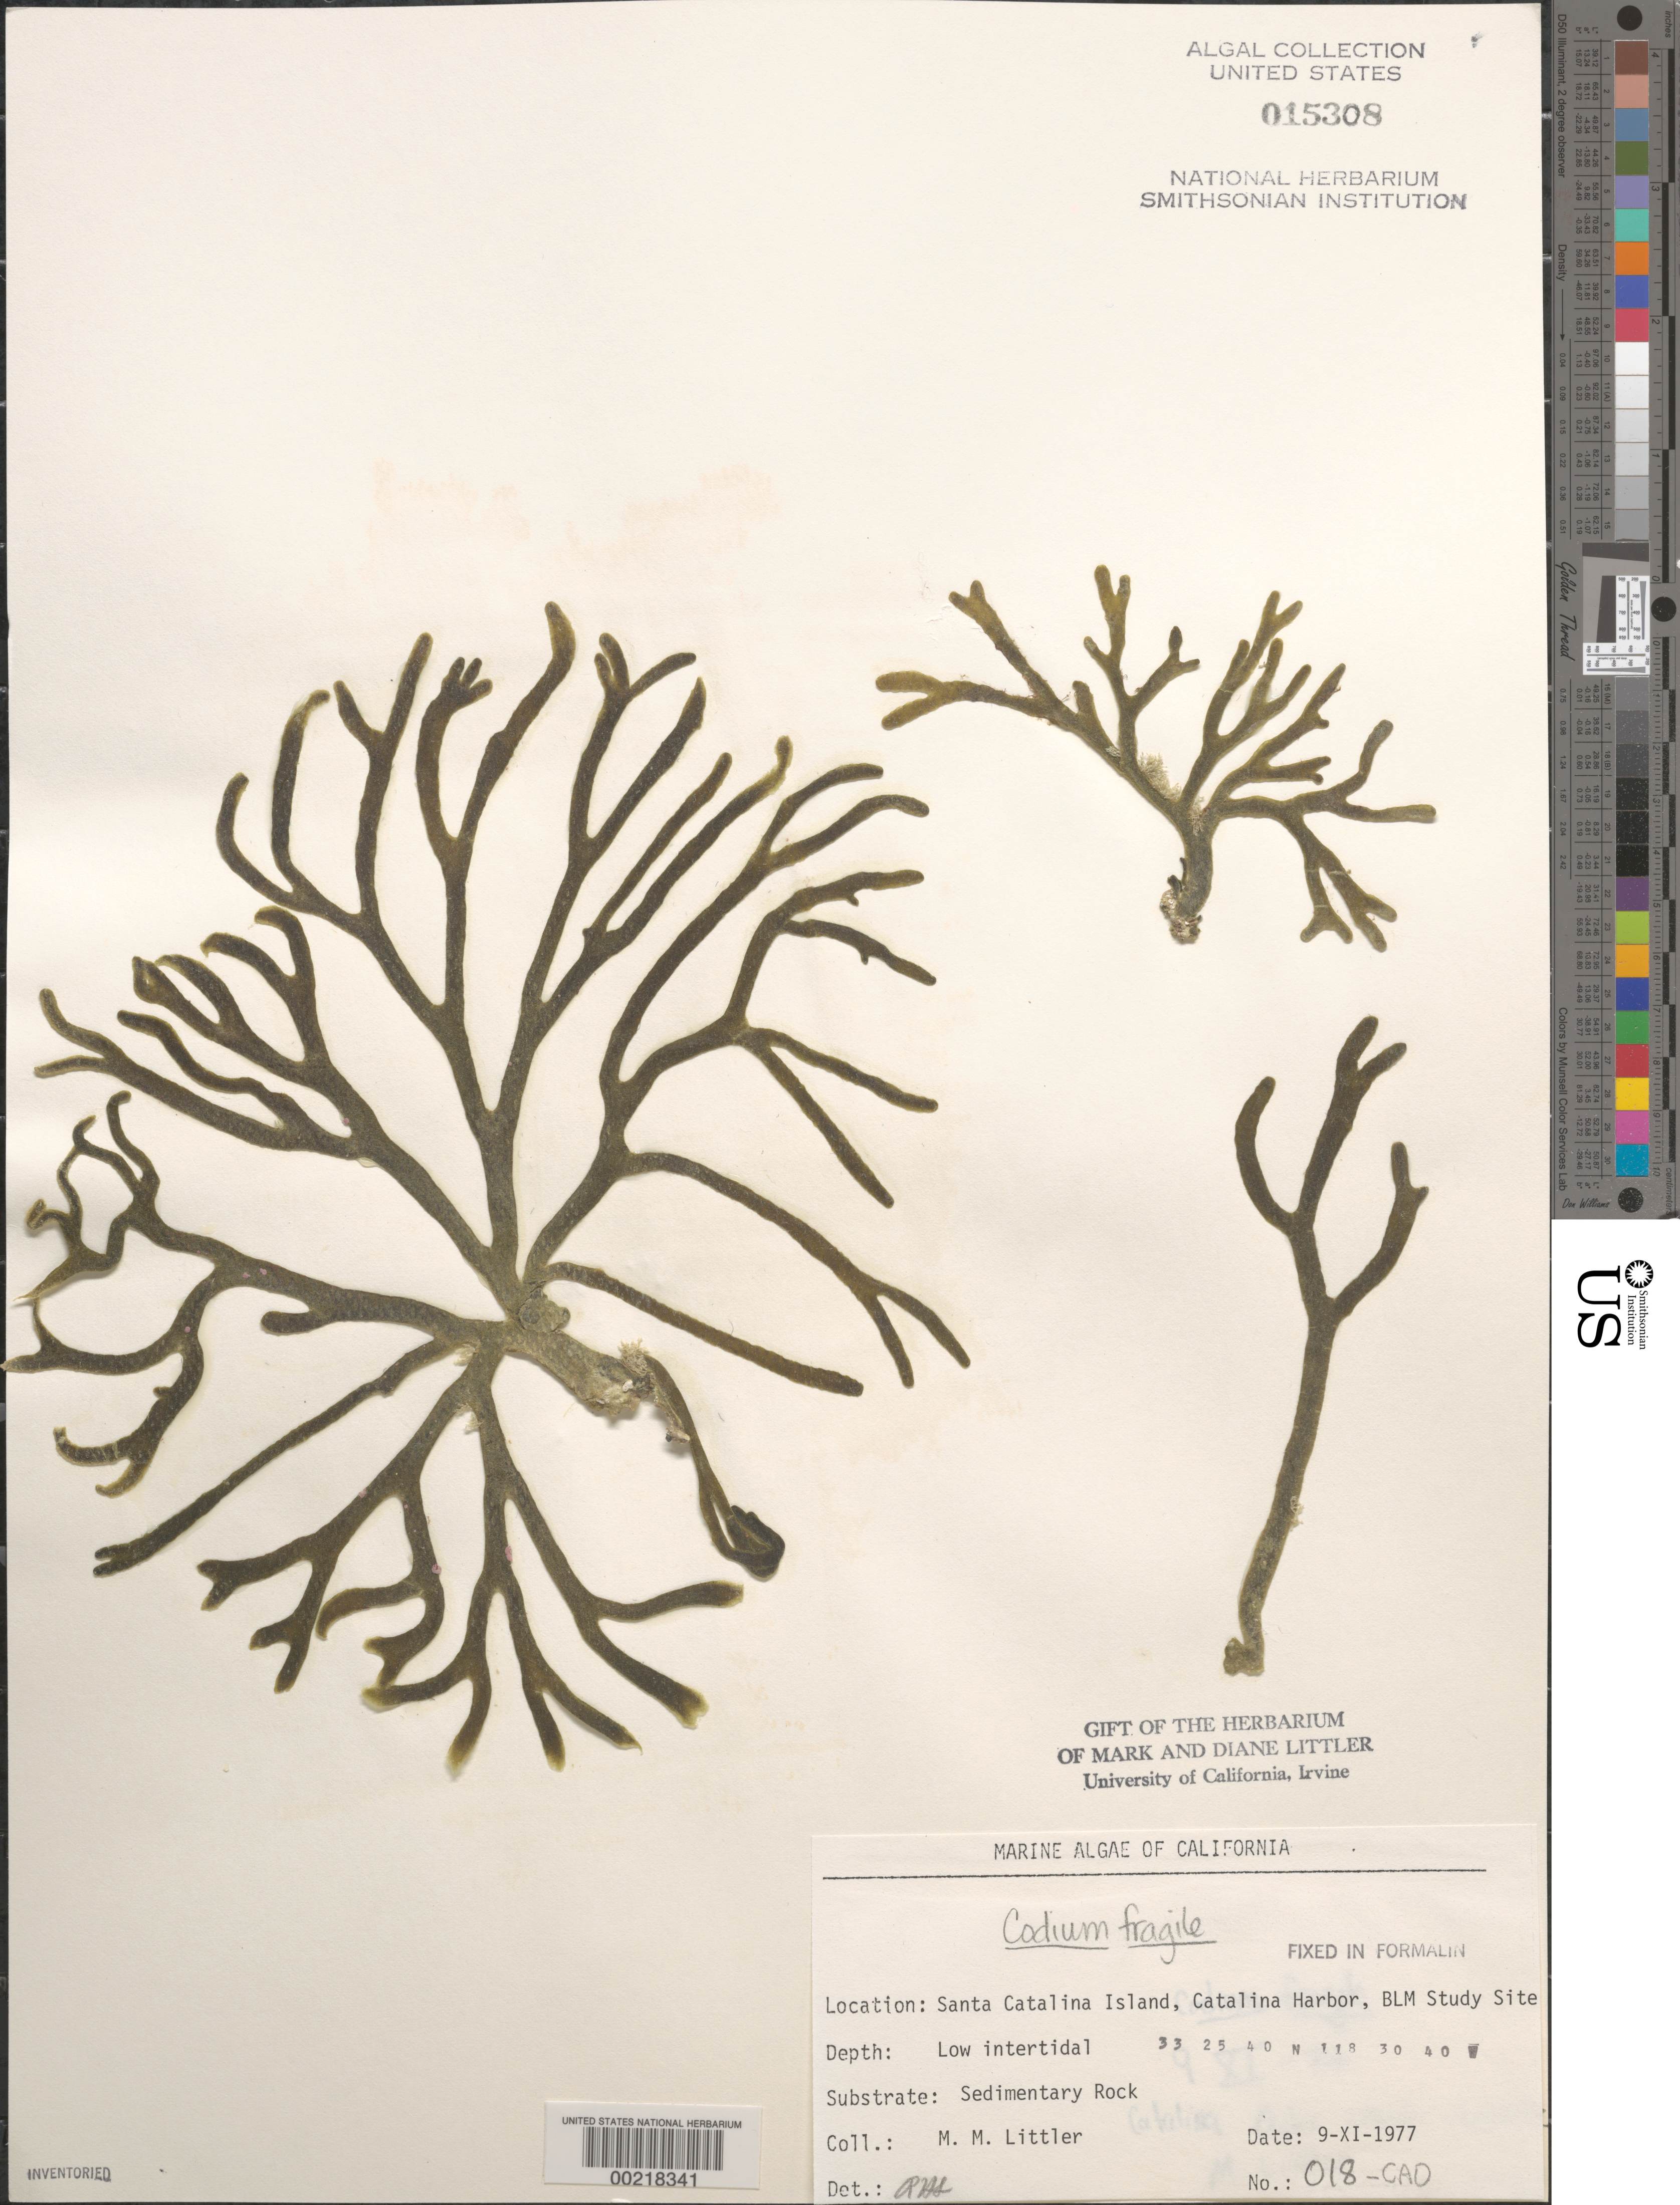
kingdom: Plantae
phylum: Chlorophyta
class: Ulvophyceae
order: Bryopsidales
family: Codiaceae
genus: Codium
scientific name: Codium fragile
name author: (Suringar) P. Hariot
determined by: Sims, Robert H.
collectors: M. M. Littler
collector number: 018-cao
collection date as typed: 09 Nov 1977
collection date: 1977-11-09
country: United States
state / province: California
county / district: Los Angeles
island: Santa Catalina Island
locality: Catalina Harbor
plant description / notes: BLM-SOCALBIGHT Rocky Intertidal Survey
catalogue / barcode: US 15308